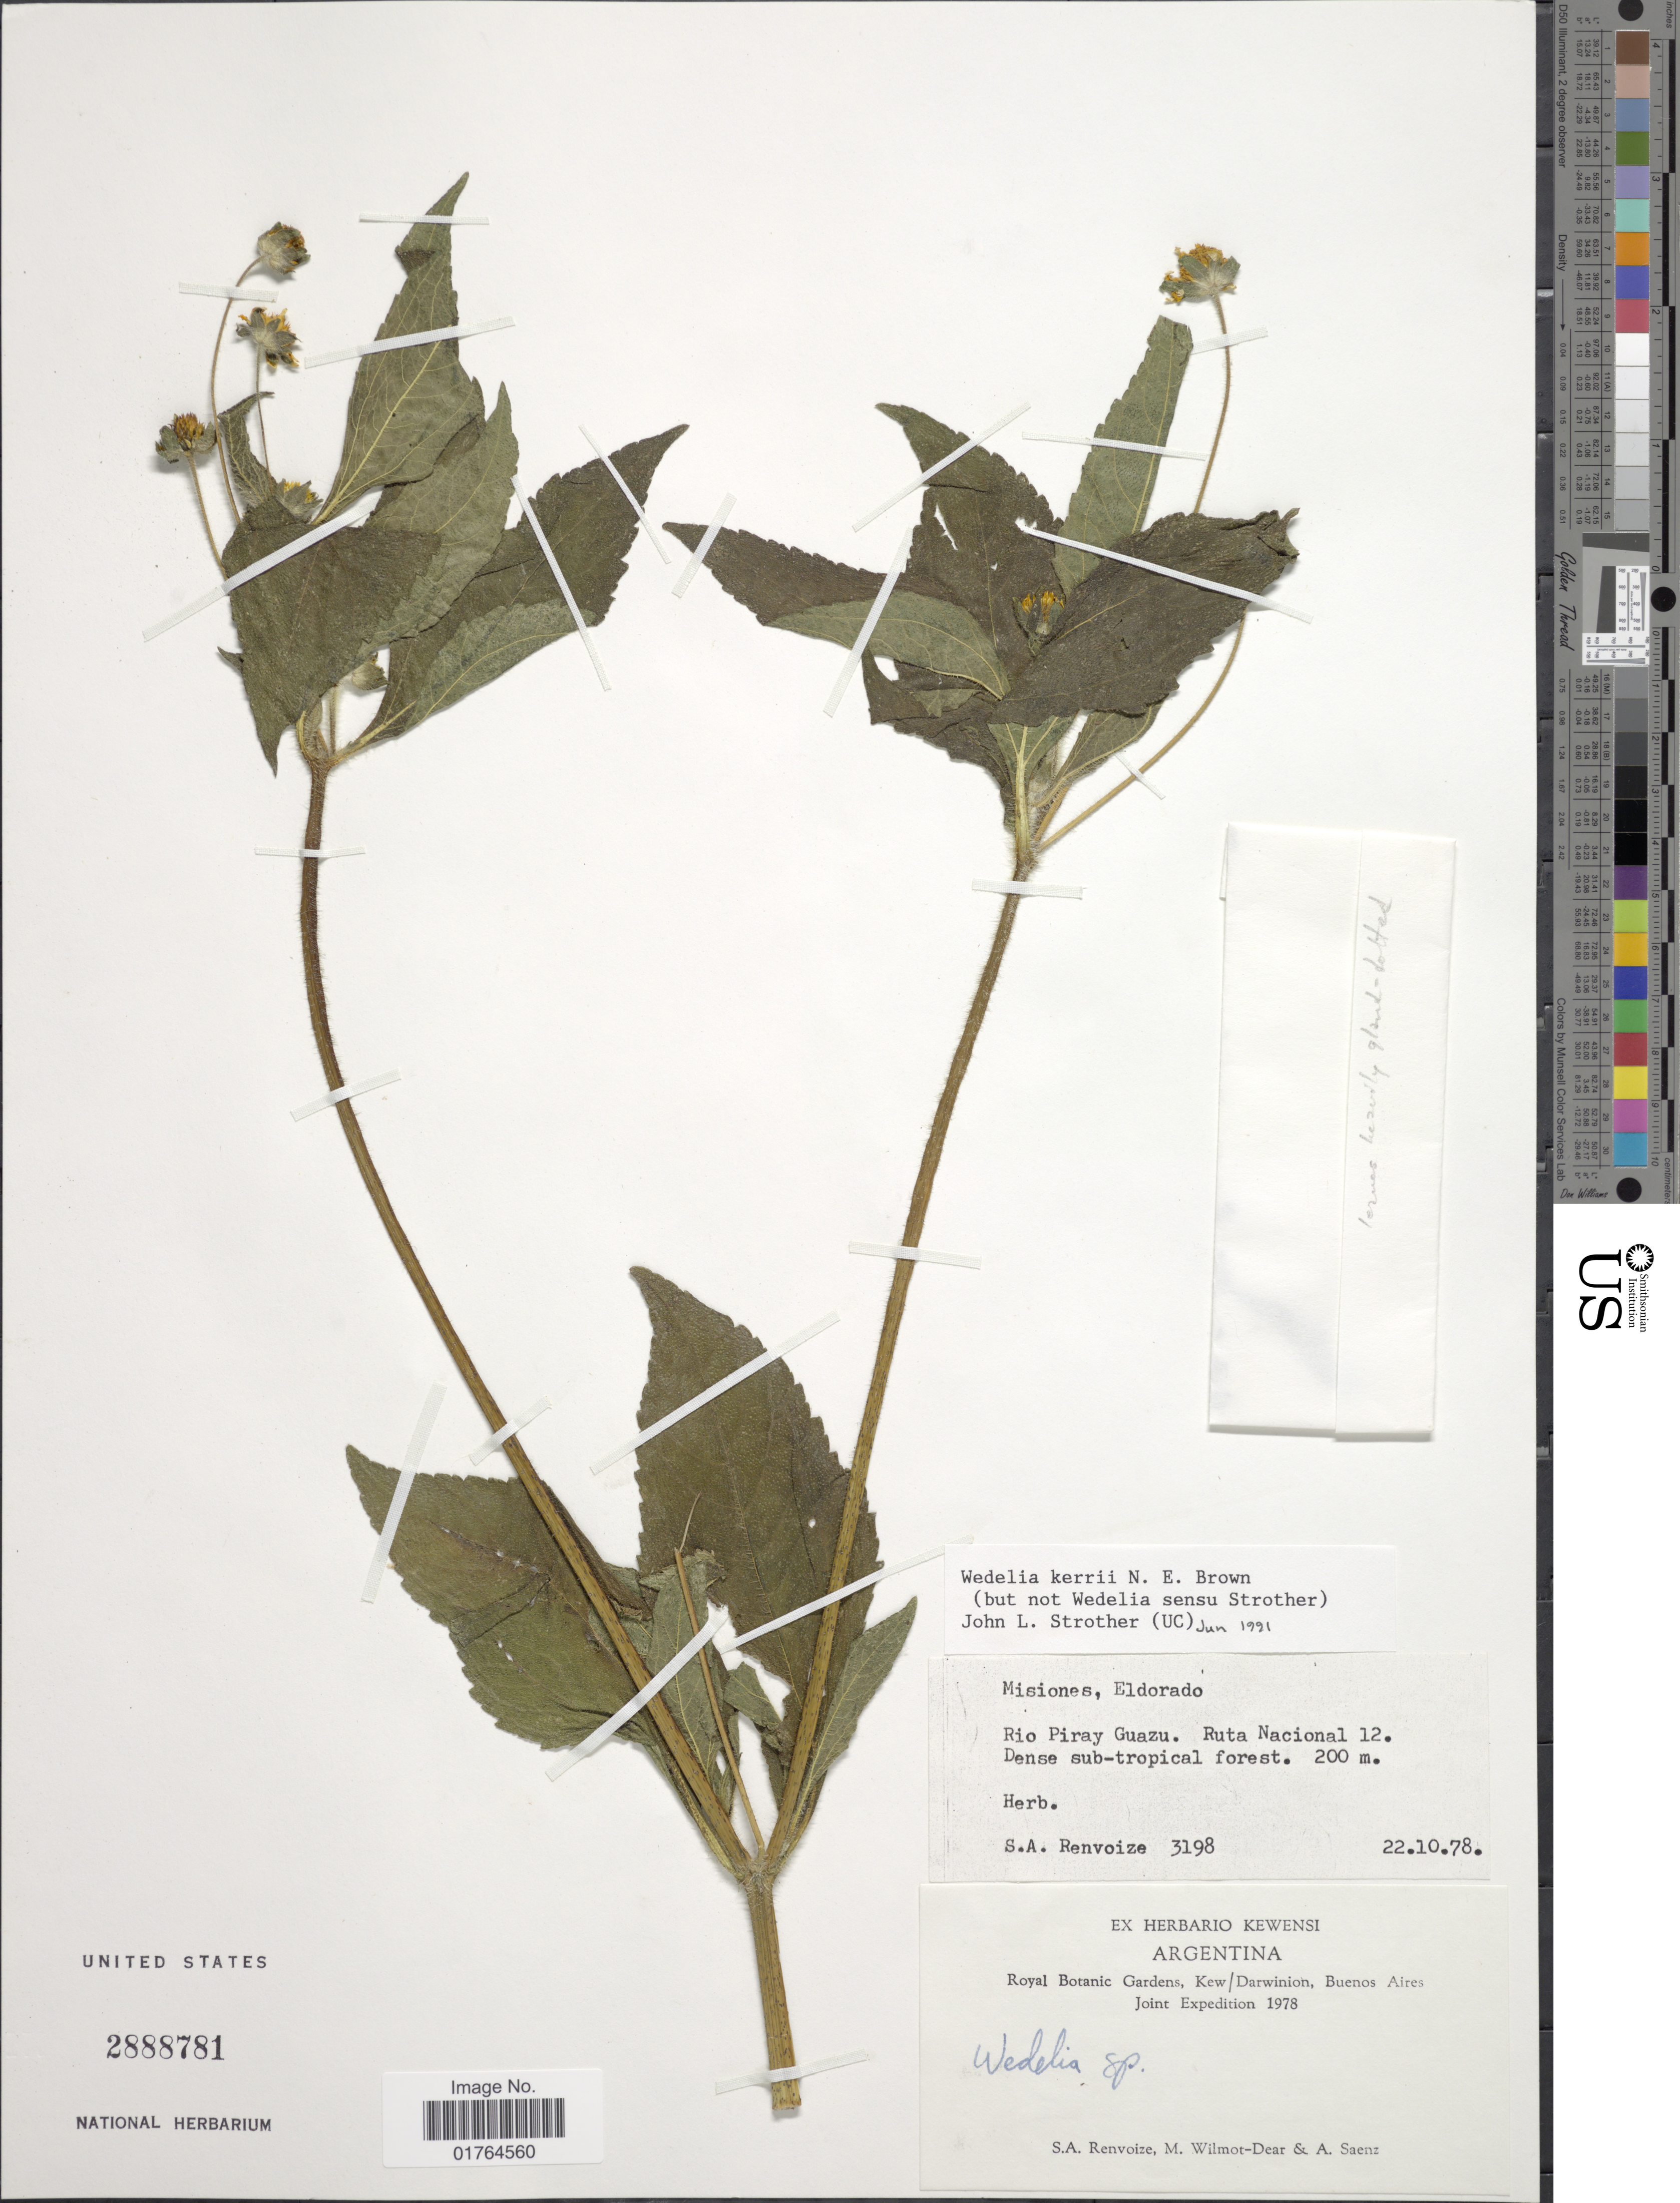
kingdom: Plantae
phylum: Tracheophyta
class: Magnoliopsida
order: Asterales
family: Asteraceae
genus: Wedelia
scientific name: Wedelia kerrii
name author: N.E. Br.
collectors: S. A. Renvoize, M. Wilmot-Dear & A. Saenz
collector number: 3198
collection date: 1978-10-22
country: Argentina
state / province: Misiones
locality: Eldorado, Rio Piray Guazu, Ruta Nacional 12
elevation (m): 200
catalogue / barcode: US 2888781